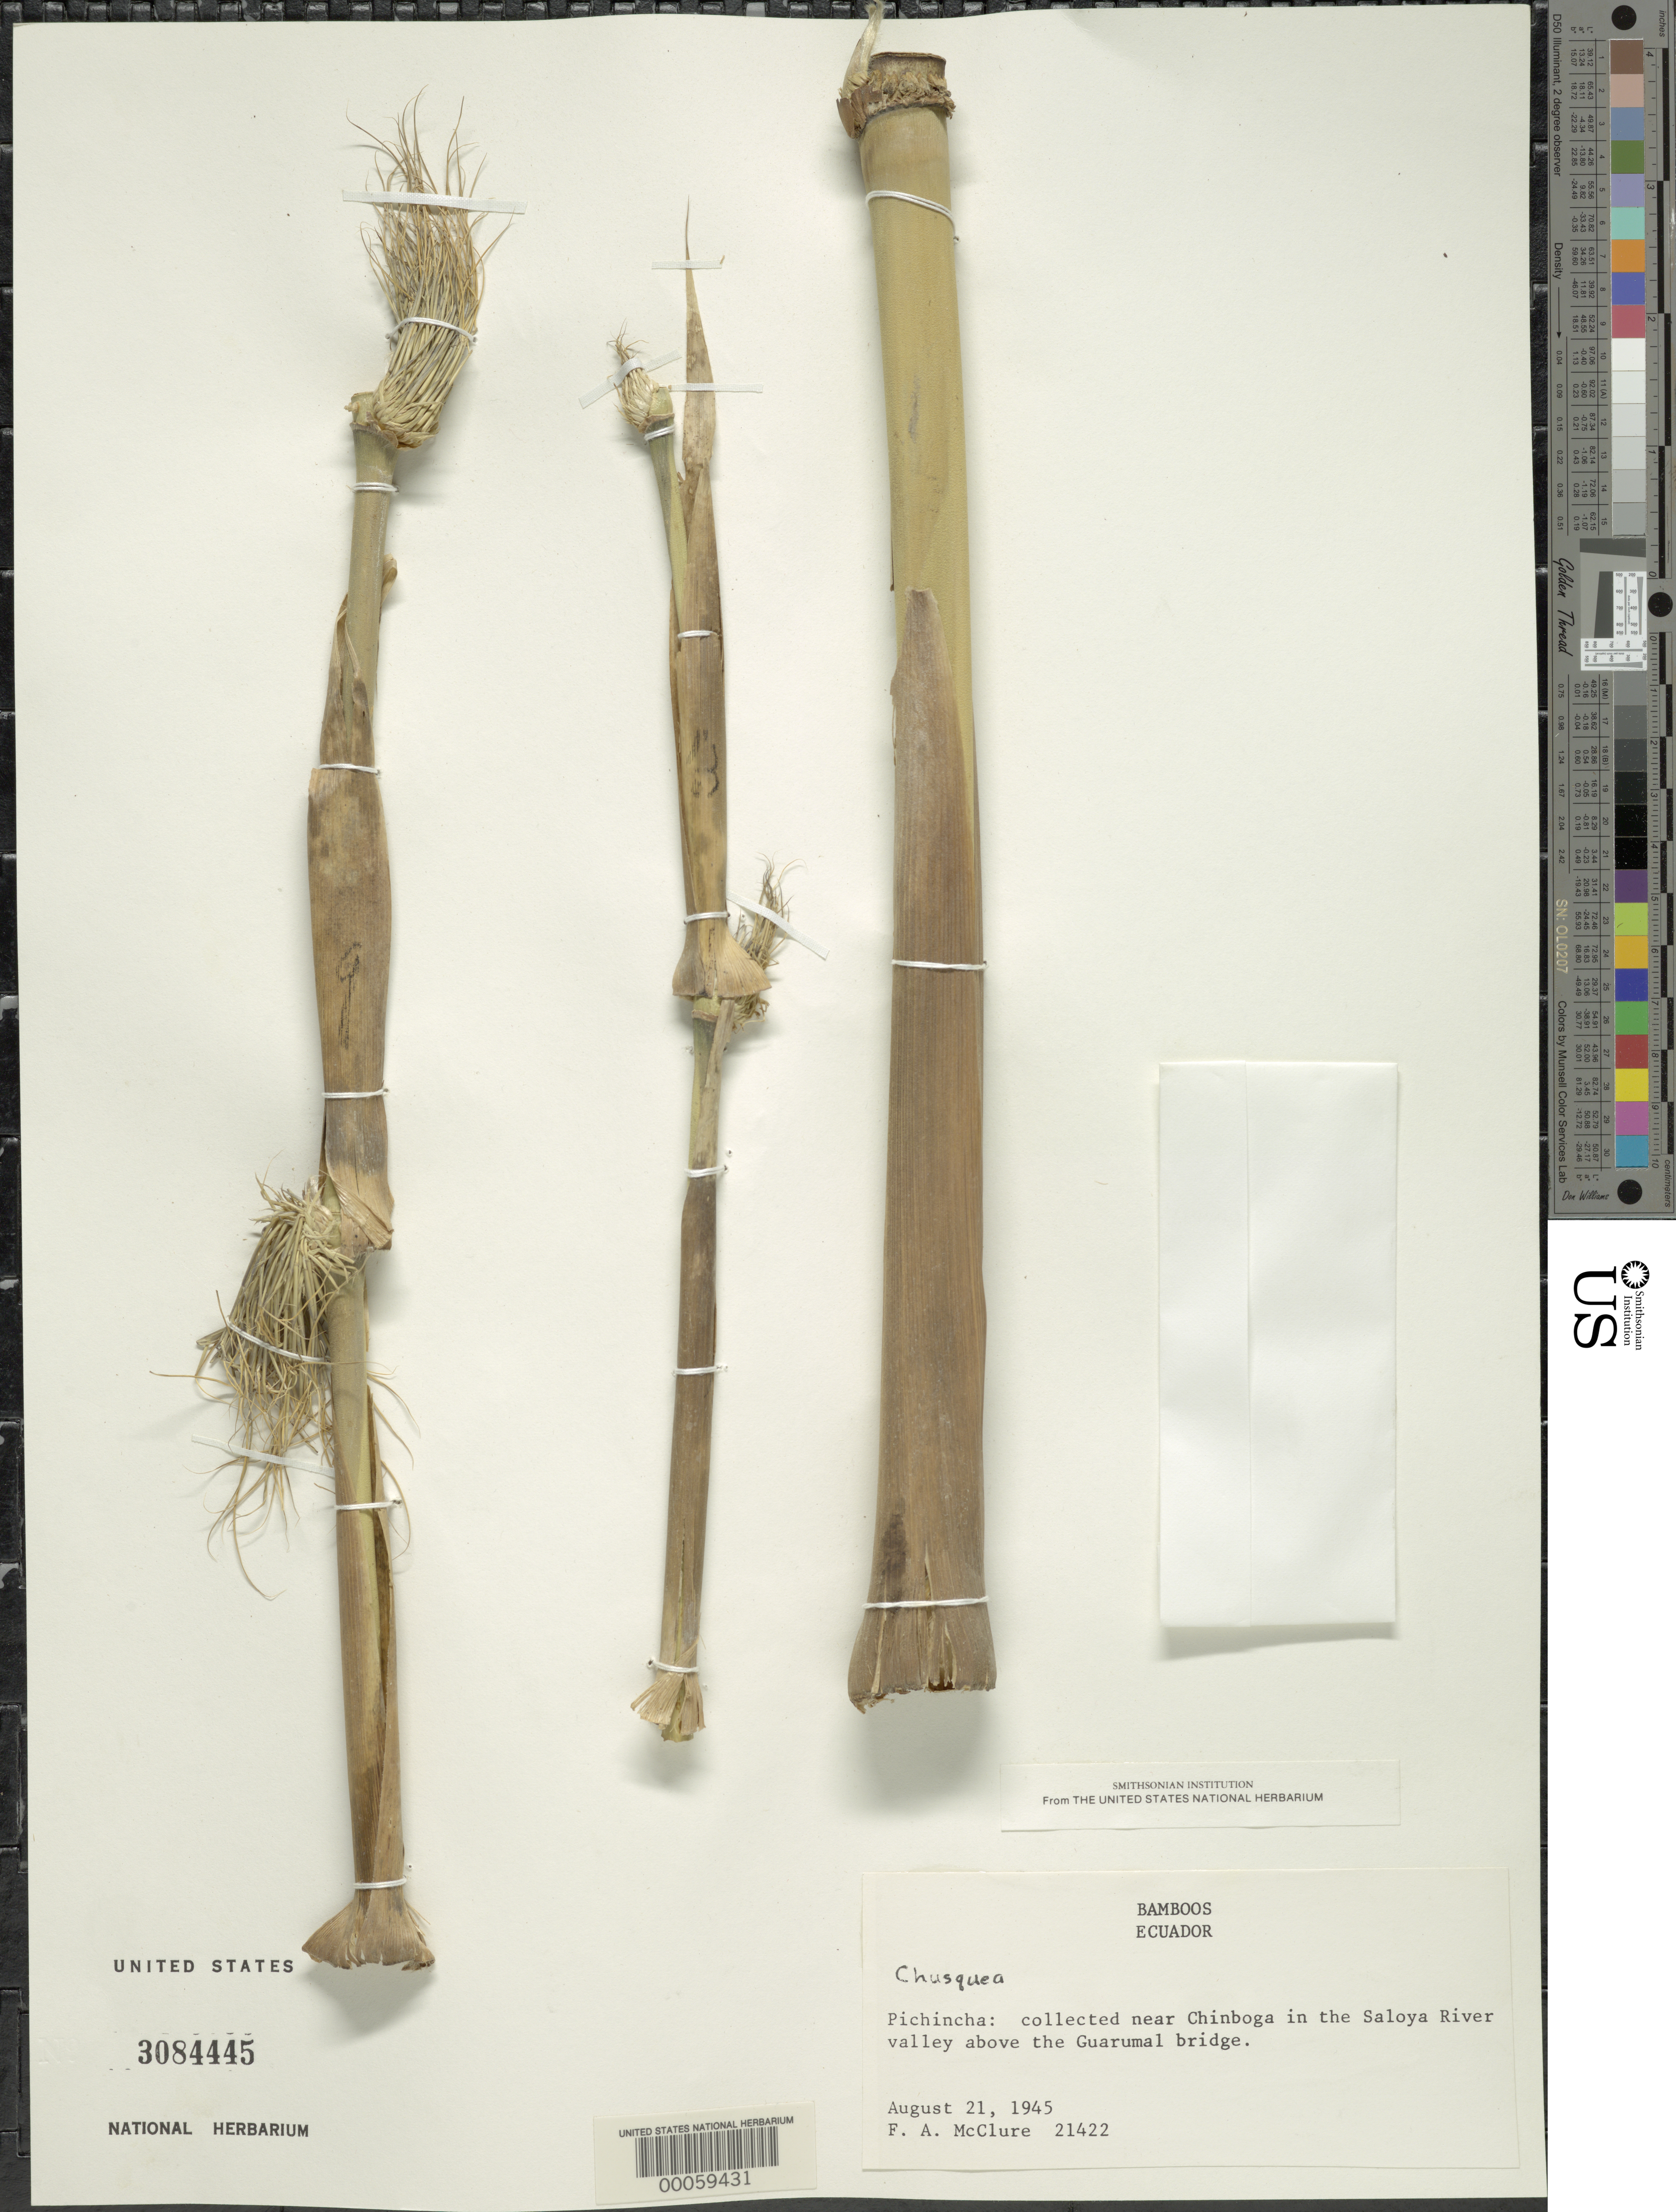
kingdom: Plantae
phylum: Tracheophyta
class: Liliopsida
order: Poales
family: Poaceae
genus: Chusquea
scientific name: Chusquea sp.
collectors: F. A. McClure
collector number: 21422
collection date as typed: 21 Aug 1945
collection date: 1945-08-21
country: Ecuador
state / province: Pichincha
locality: Near chinboga in saloya River Valley above guarumal bridge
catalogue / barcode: US 3084445